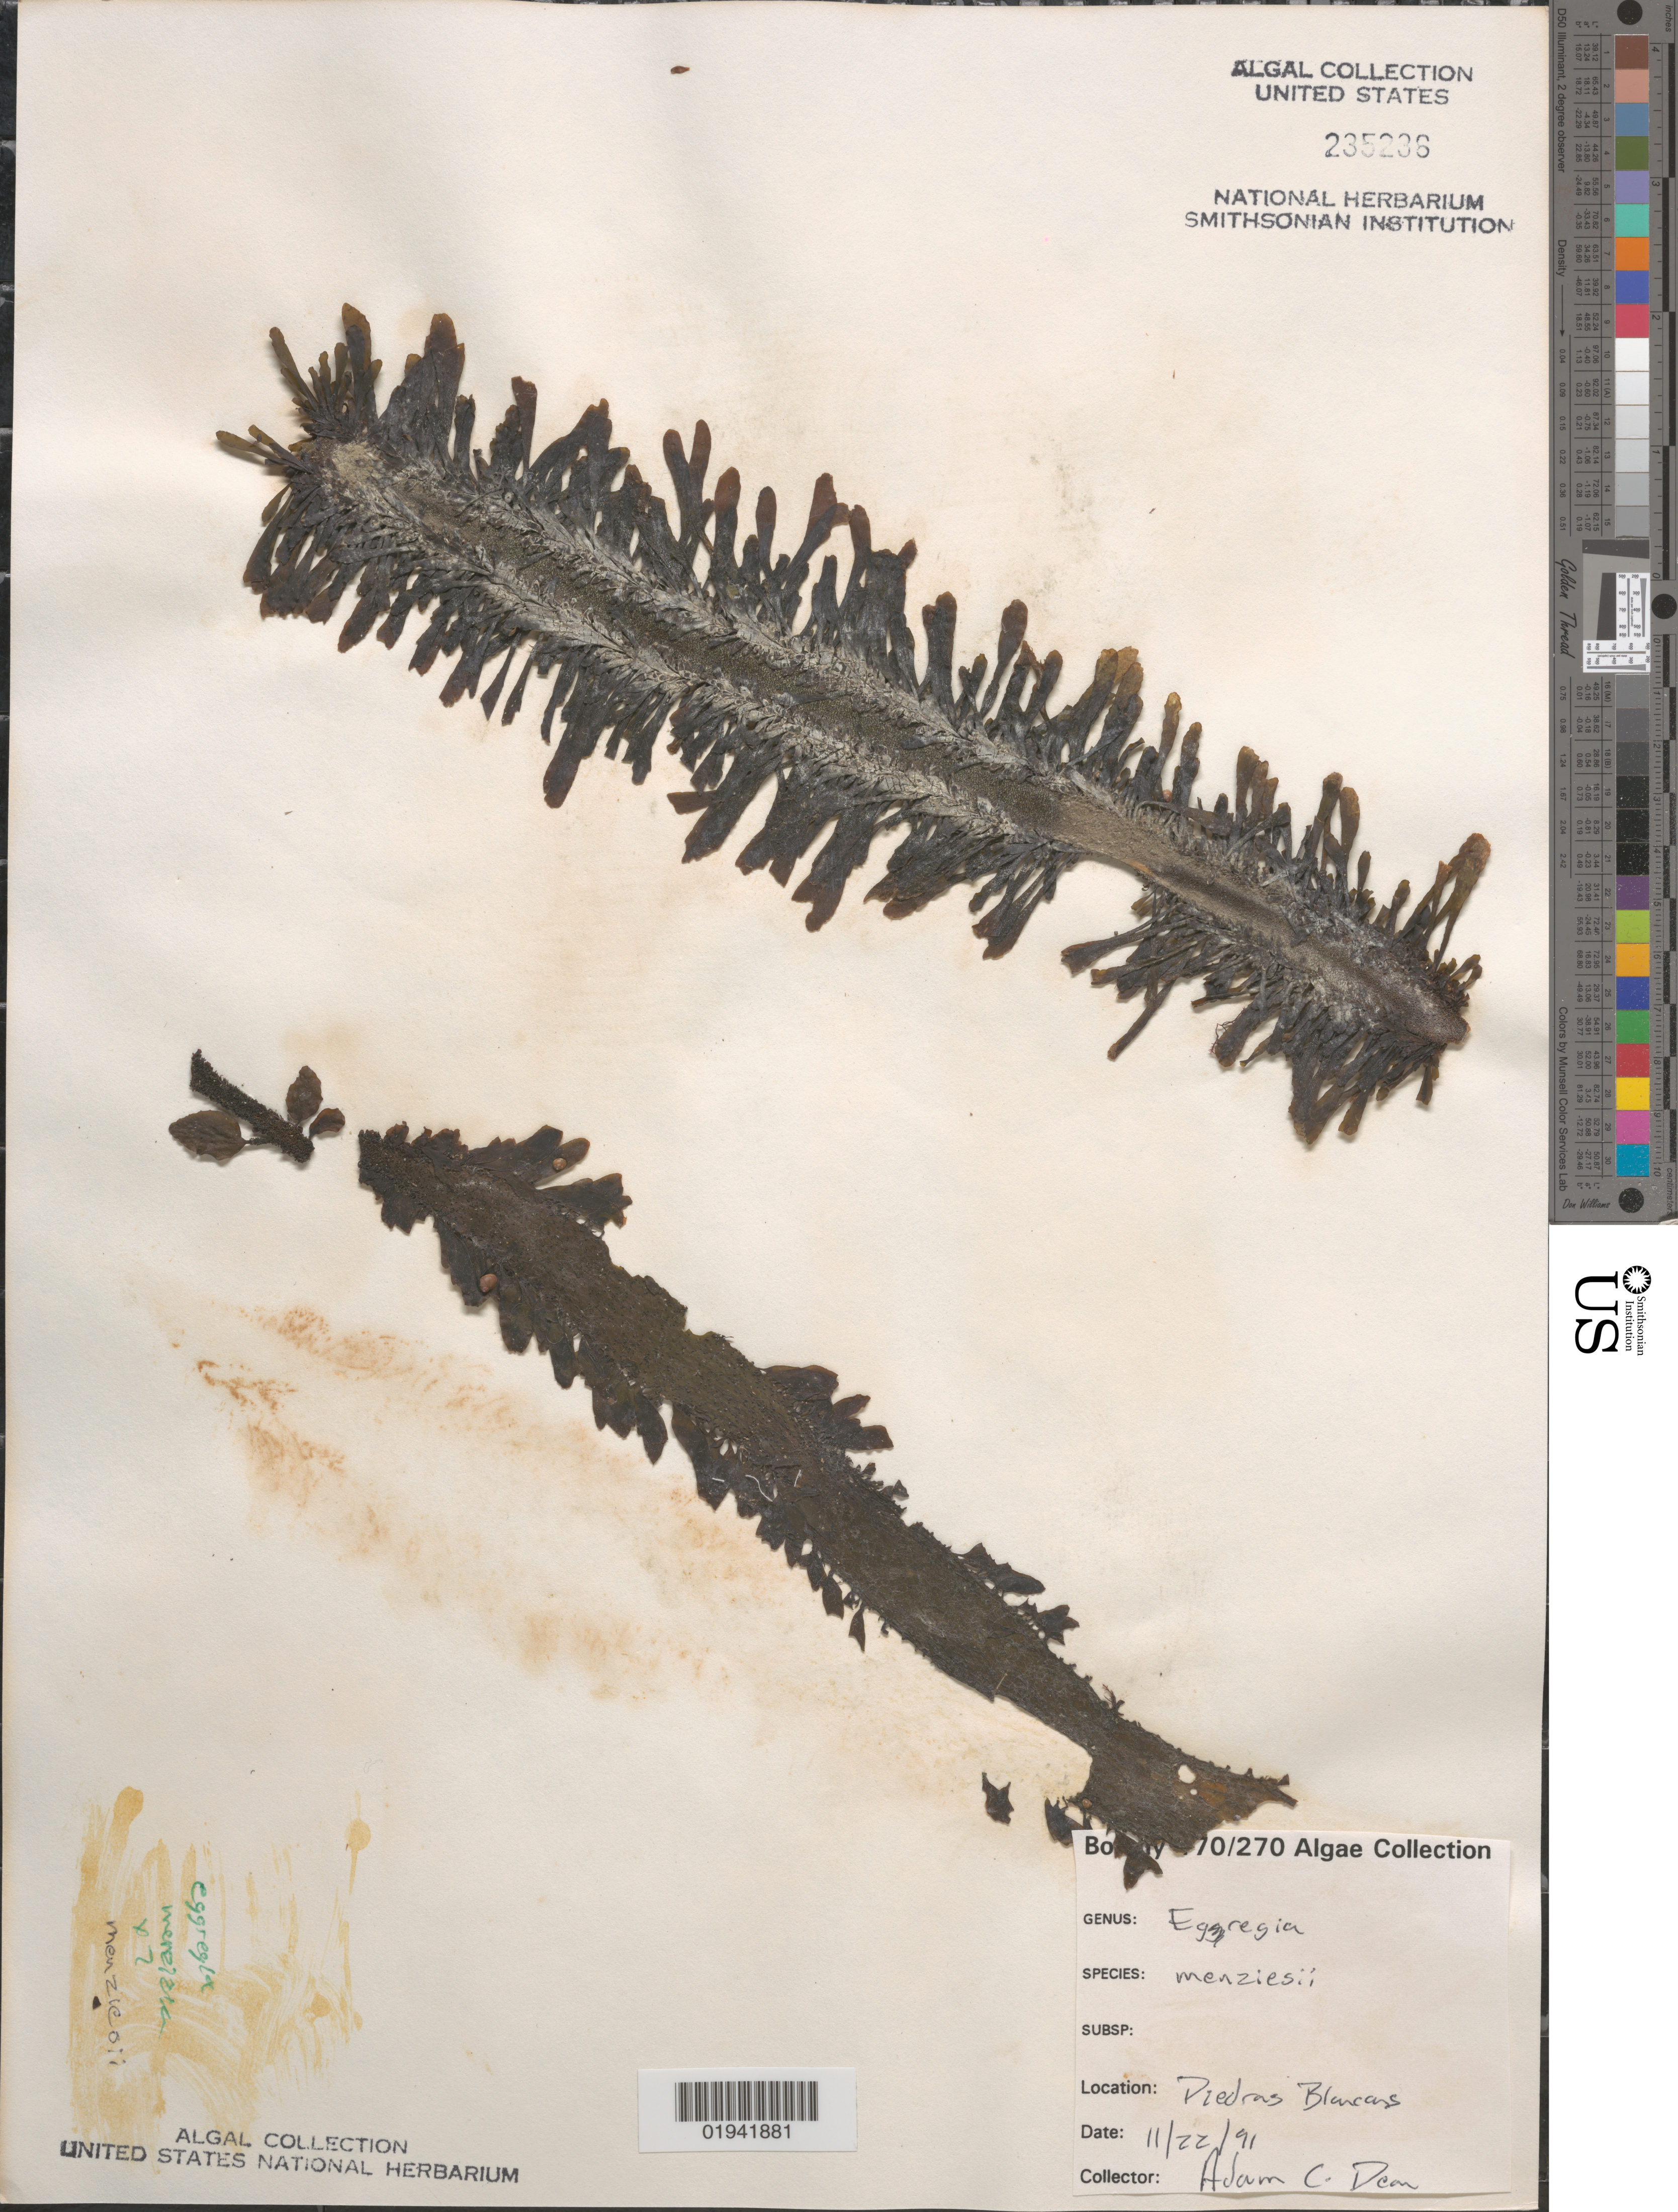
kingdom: Chromista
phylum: Ochrophyta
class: Phaeophyceae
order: Laminariales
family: Lessoniaceae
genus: Egregia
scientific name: Egregia menziesii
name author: (Turner) Aresch.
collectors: A. Dean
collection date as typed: Transcribed d/m/y: 22/11/91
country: United States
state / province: California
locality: Piedras Blancas.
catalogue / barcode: US 235236